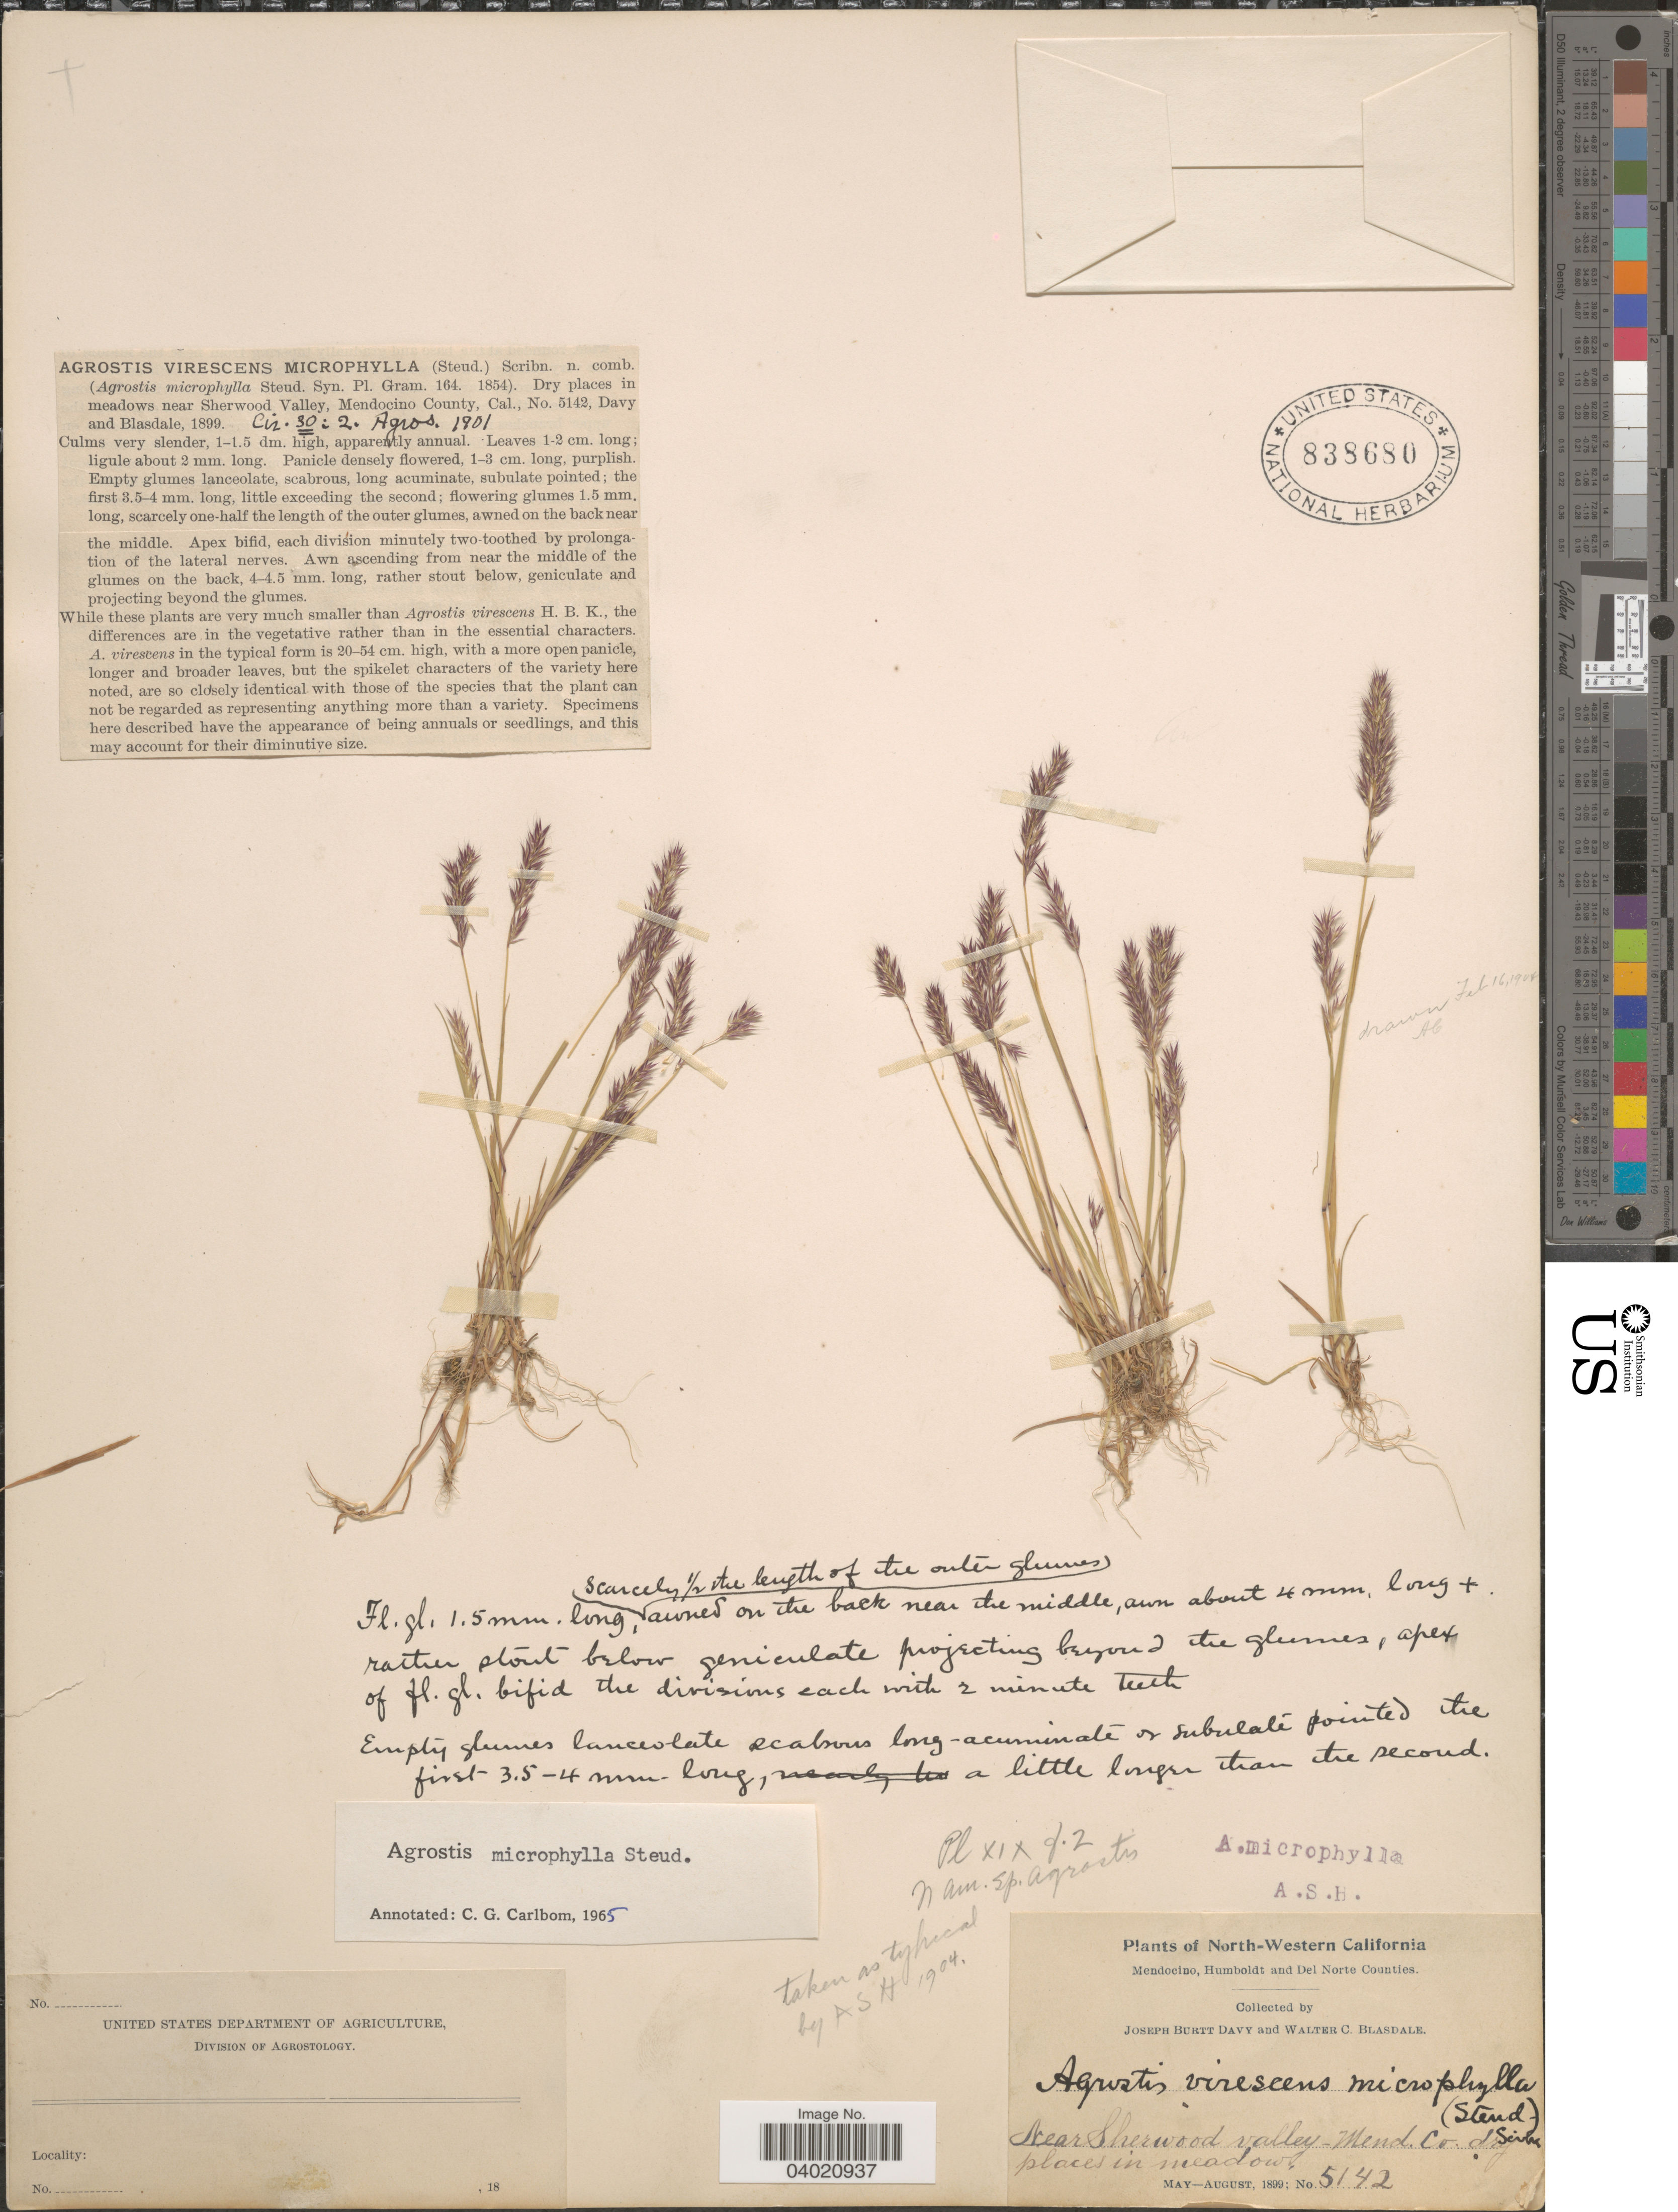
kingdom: Plantae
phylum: Tracheophyta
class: Liliopsida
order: Poales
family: Poaceae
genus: Agrostis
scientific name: Agrostis microphylla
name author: Steud.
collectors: J. Burtt Davy & W. Blasdale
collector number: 5142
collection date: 1899-05/1899-08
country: United States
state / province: California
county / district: Mendocino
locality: North-Western California. Near Sherwood valley - Mend. Co.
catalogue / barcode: US 838680